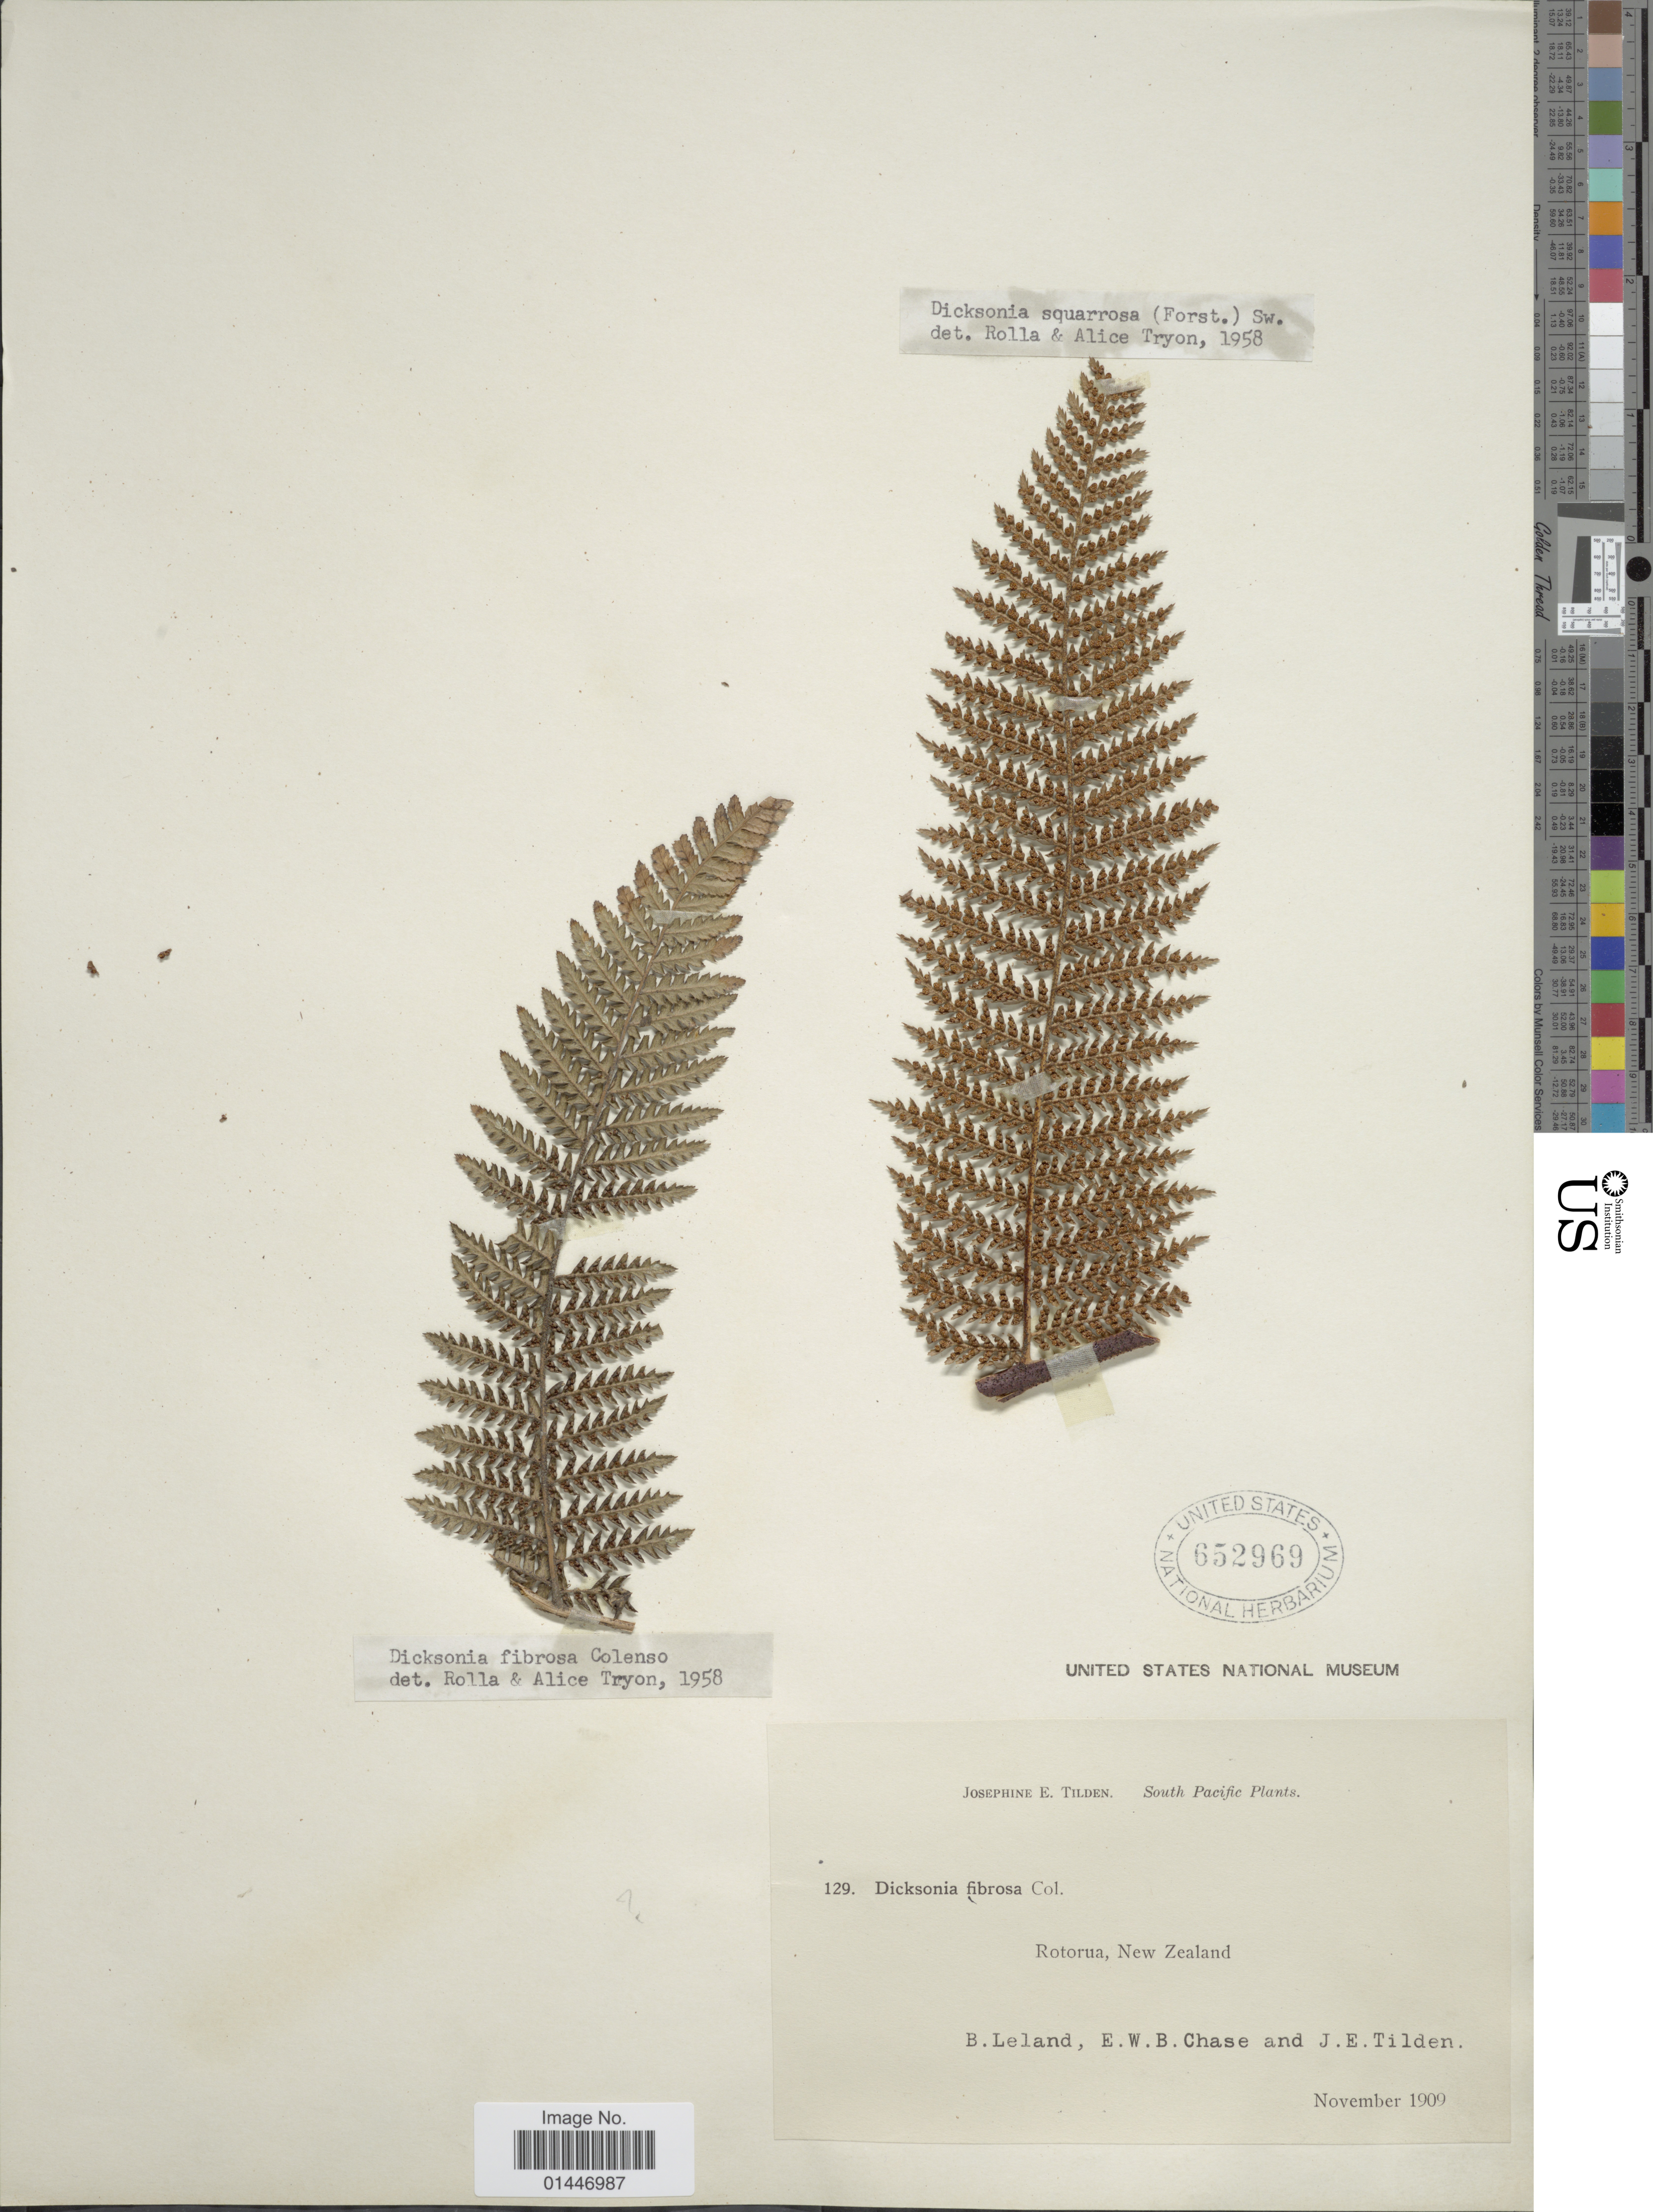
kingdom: Plantae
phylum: Tracheophyta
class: Polypodiopsida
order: Cyatheales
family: Dicksoniaceae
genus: Dicksonia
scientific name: Dicksonia fibrosa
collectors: B. Leland, E. W. Chase & J. E. Tilden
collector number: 129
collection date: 1909-11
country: New Zealand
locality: South Pacific, Rotorua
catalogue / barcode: US 652969